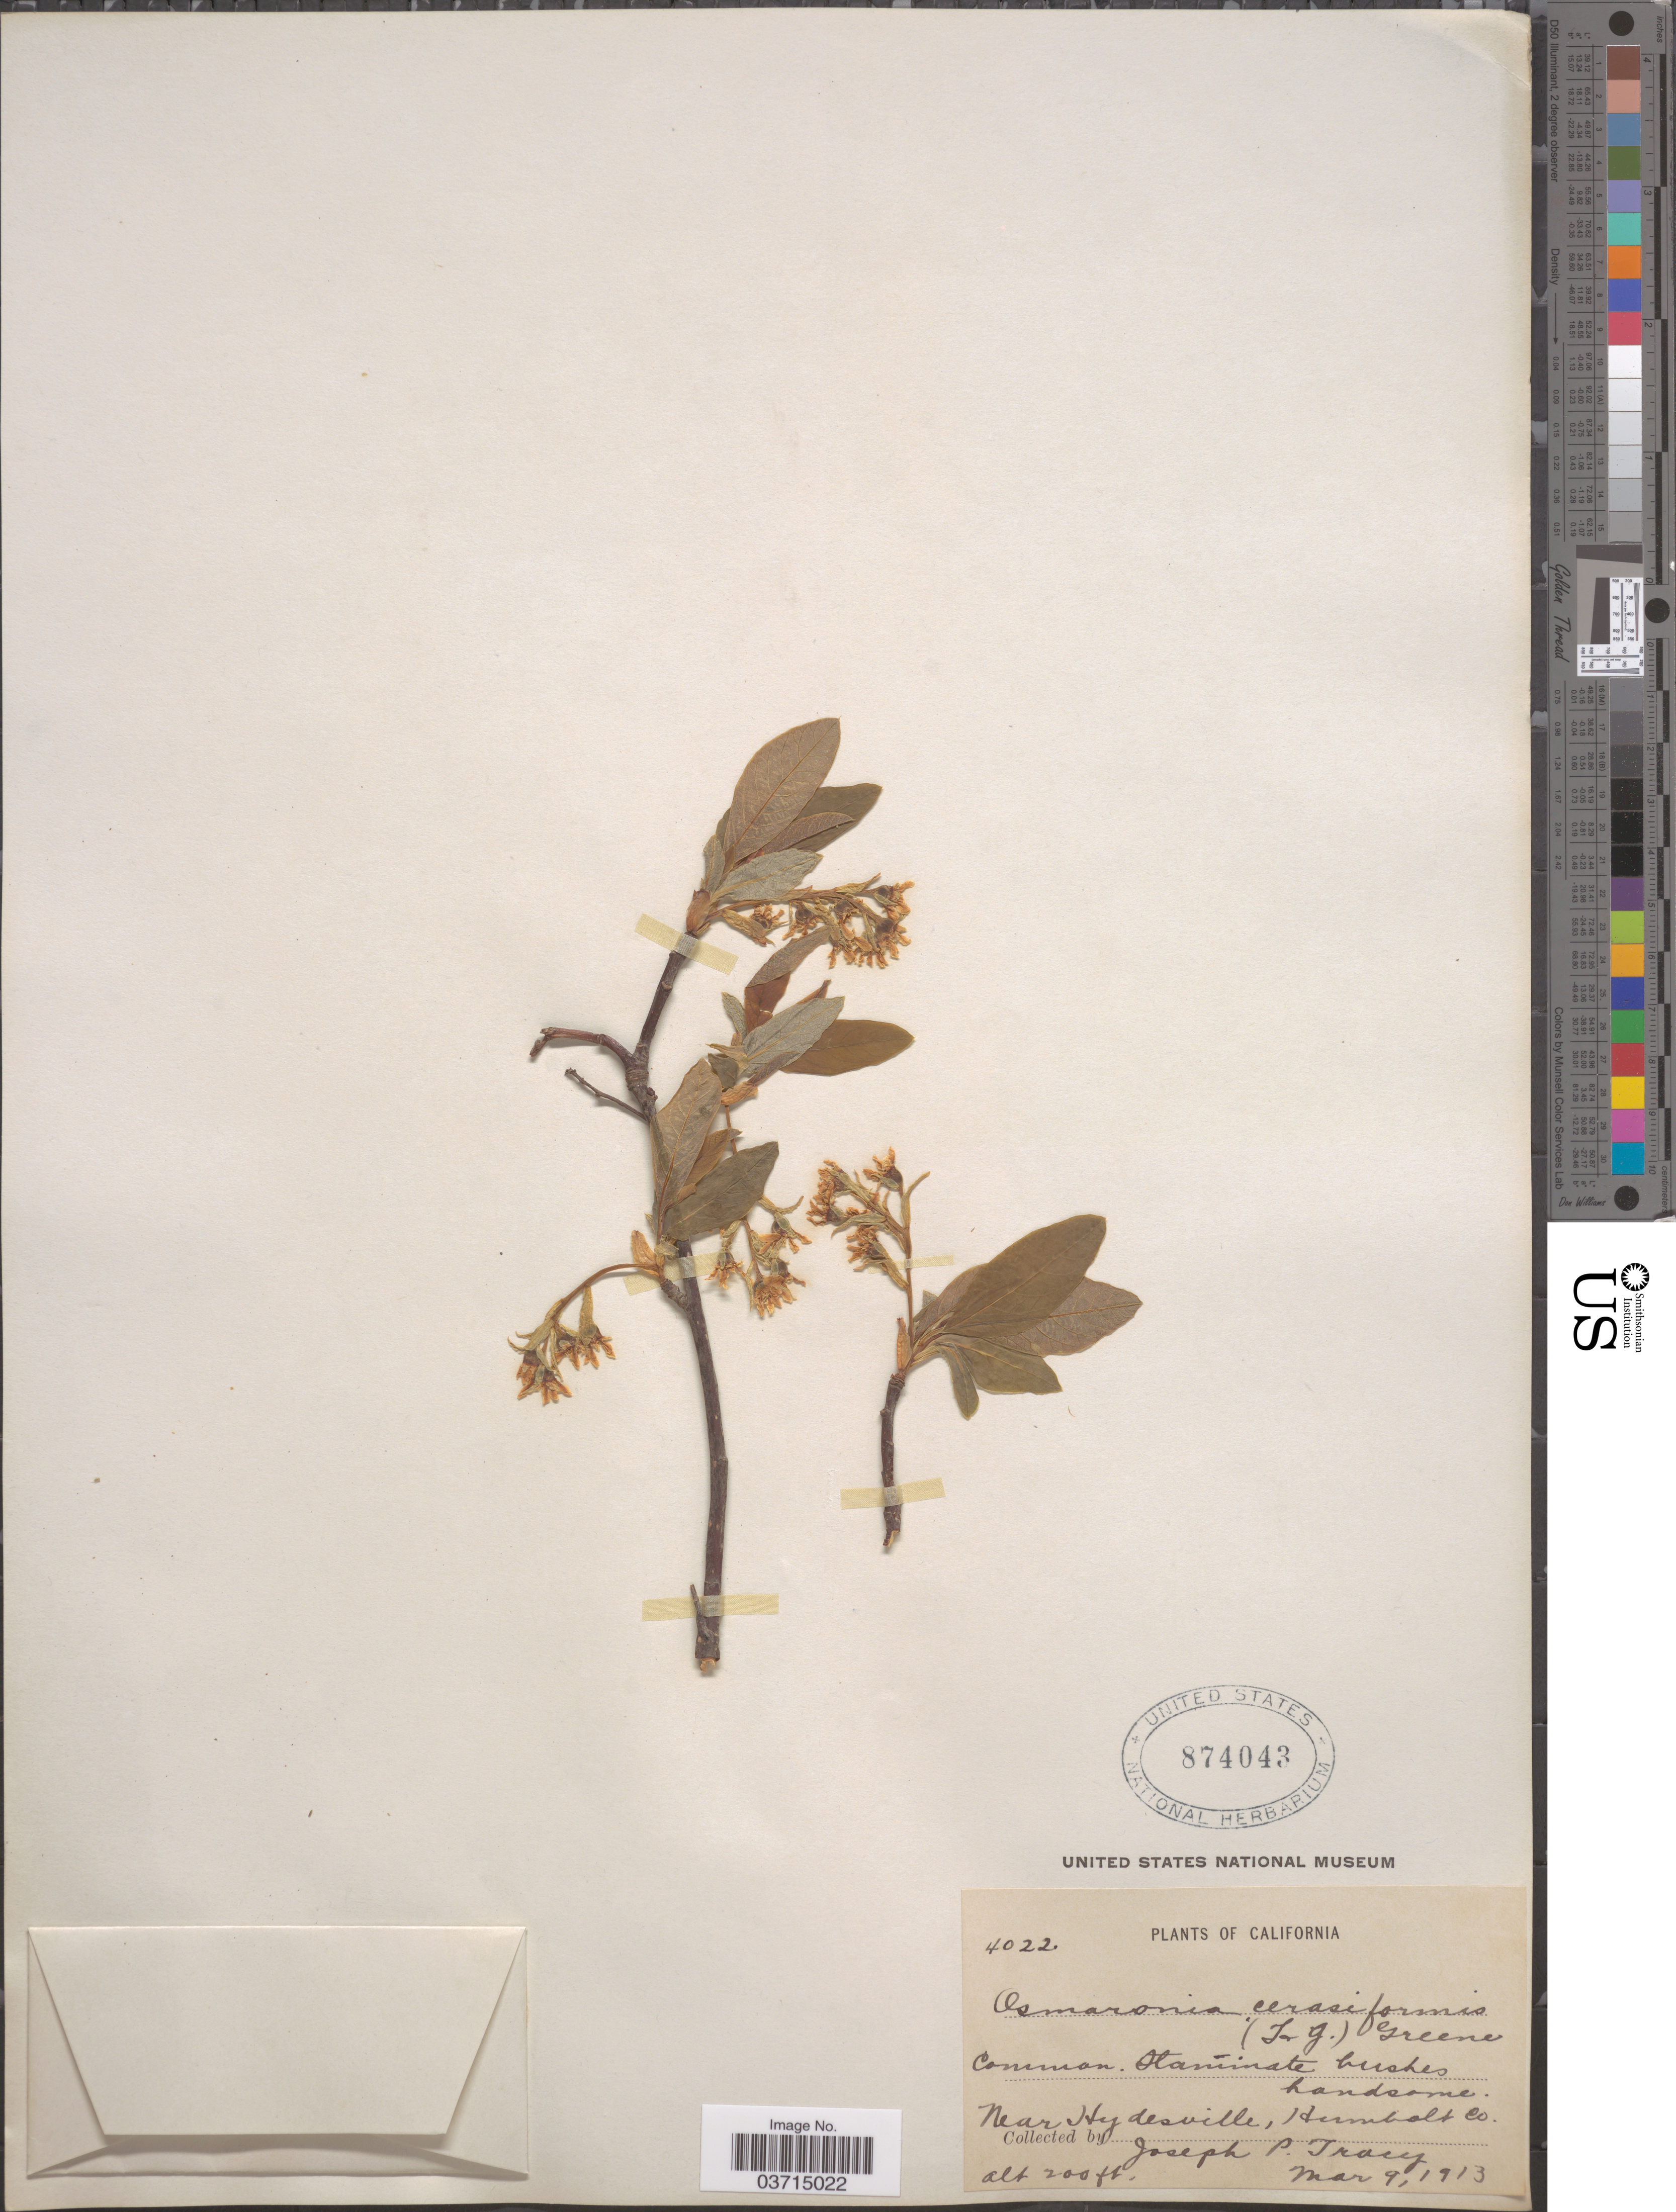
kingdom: Plantae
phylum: Tracheophyta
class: Magnoliopsida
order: Rosales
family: Rosaceae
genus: Oemleria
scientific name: Oemleria cerasiformis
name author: (Torr. & A. Gray ex Hook. & Arn.) J.W. Landon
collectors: J. Tracy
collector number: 4022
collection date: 1913-03-09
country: United States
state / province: California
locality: Near Hydesville, Humbolt Co.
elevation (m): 61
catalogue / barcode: US 874043